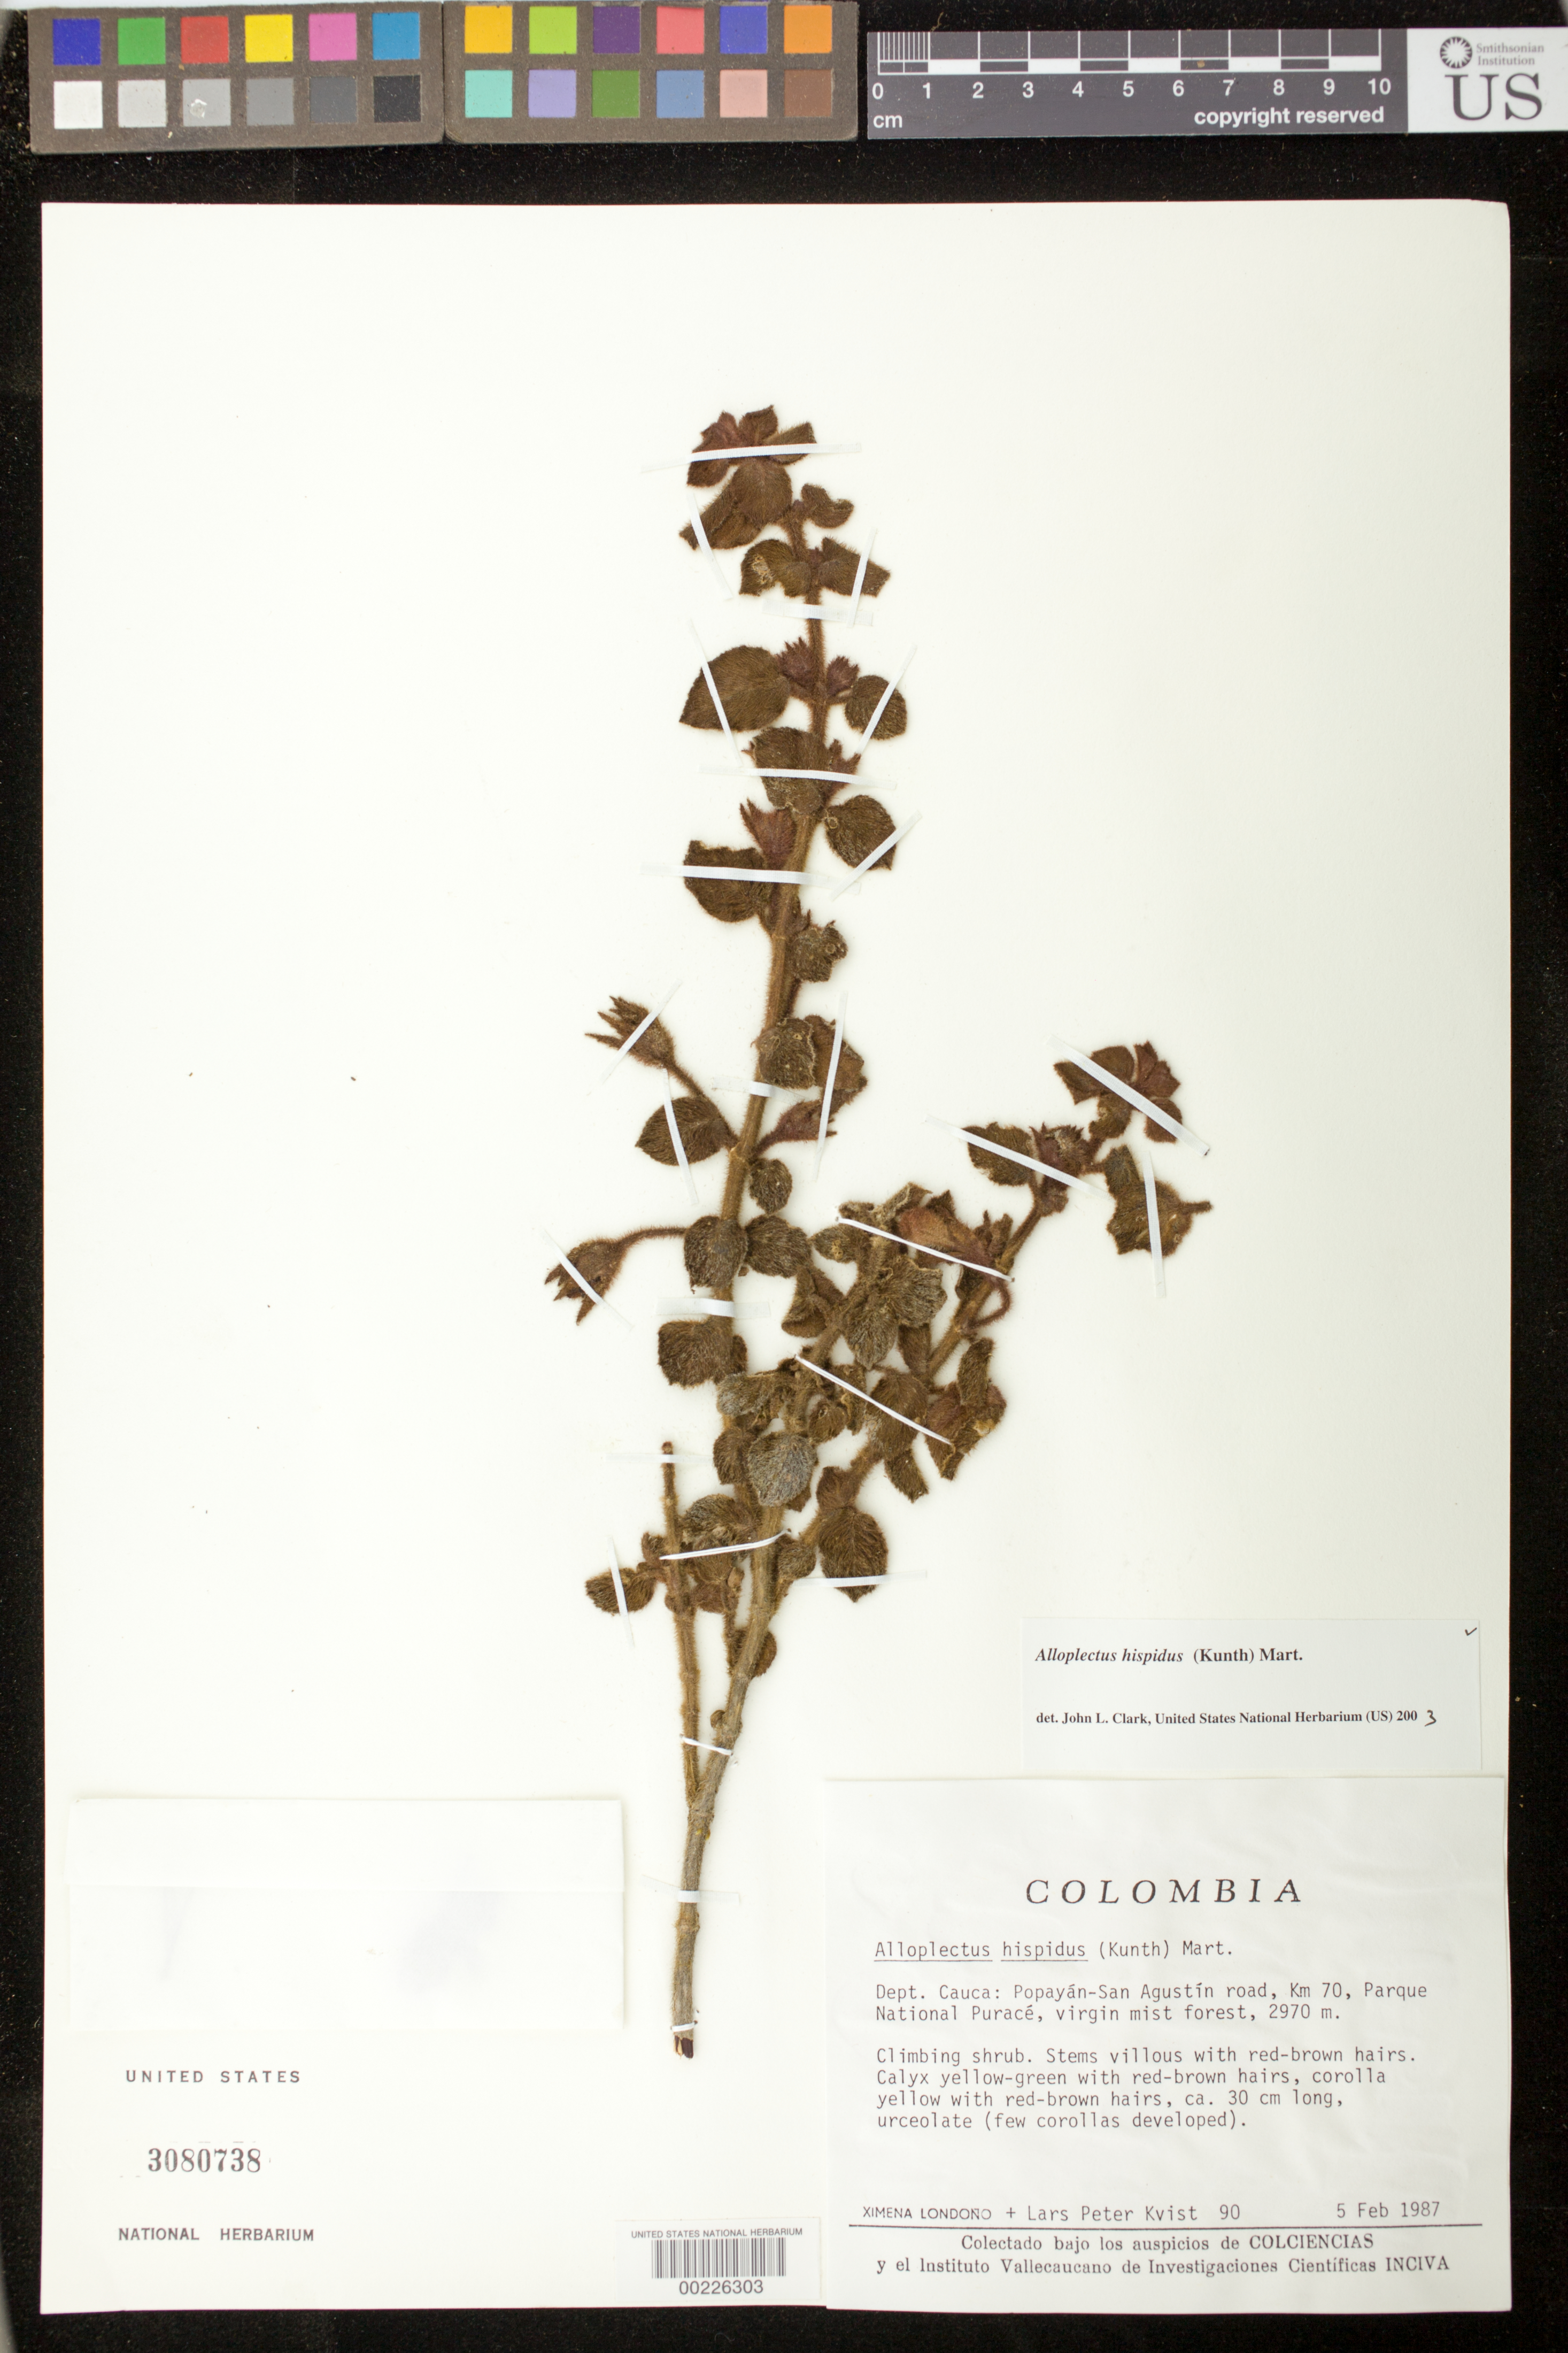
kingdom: Plantae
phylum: Tracheophyta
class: Magnoliopsida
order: Lamiales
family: Gesneriaceae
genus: Alloplectus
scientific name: Alloplectus hispidus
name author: (Kunth) Mart.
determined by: Clark, J. L., (SEL), The Marie Selby Botanical Garden (UNITED STATES)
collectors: X. Londoño & L. P. Kvist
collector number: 90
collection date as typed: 05 Feb 1987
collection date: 1987-02-05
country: Colombia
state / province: Cauca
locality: Popayan - San Agustin road, km 70, Parque Nacional Puracé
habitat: Virgin mist forest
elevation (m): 2970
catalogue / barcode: US 3080738